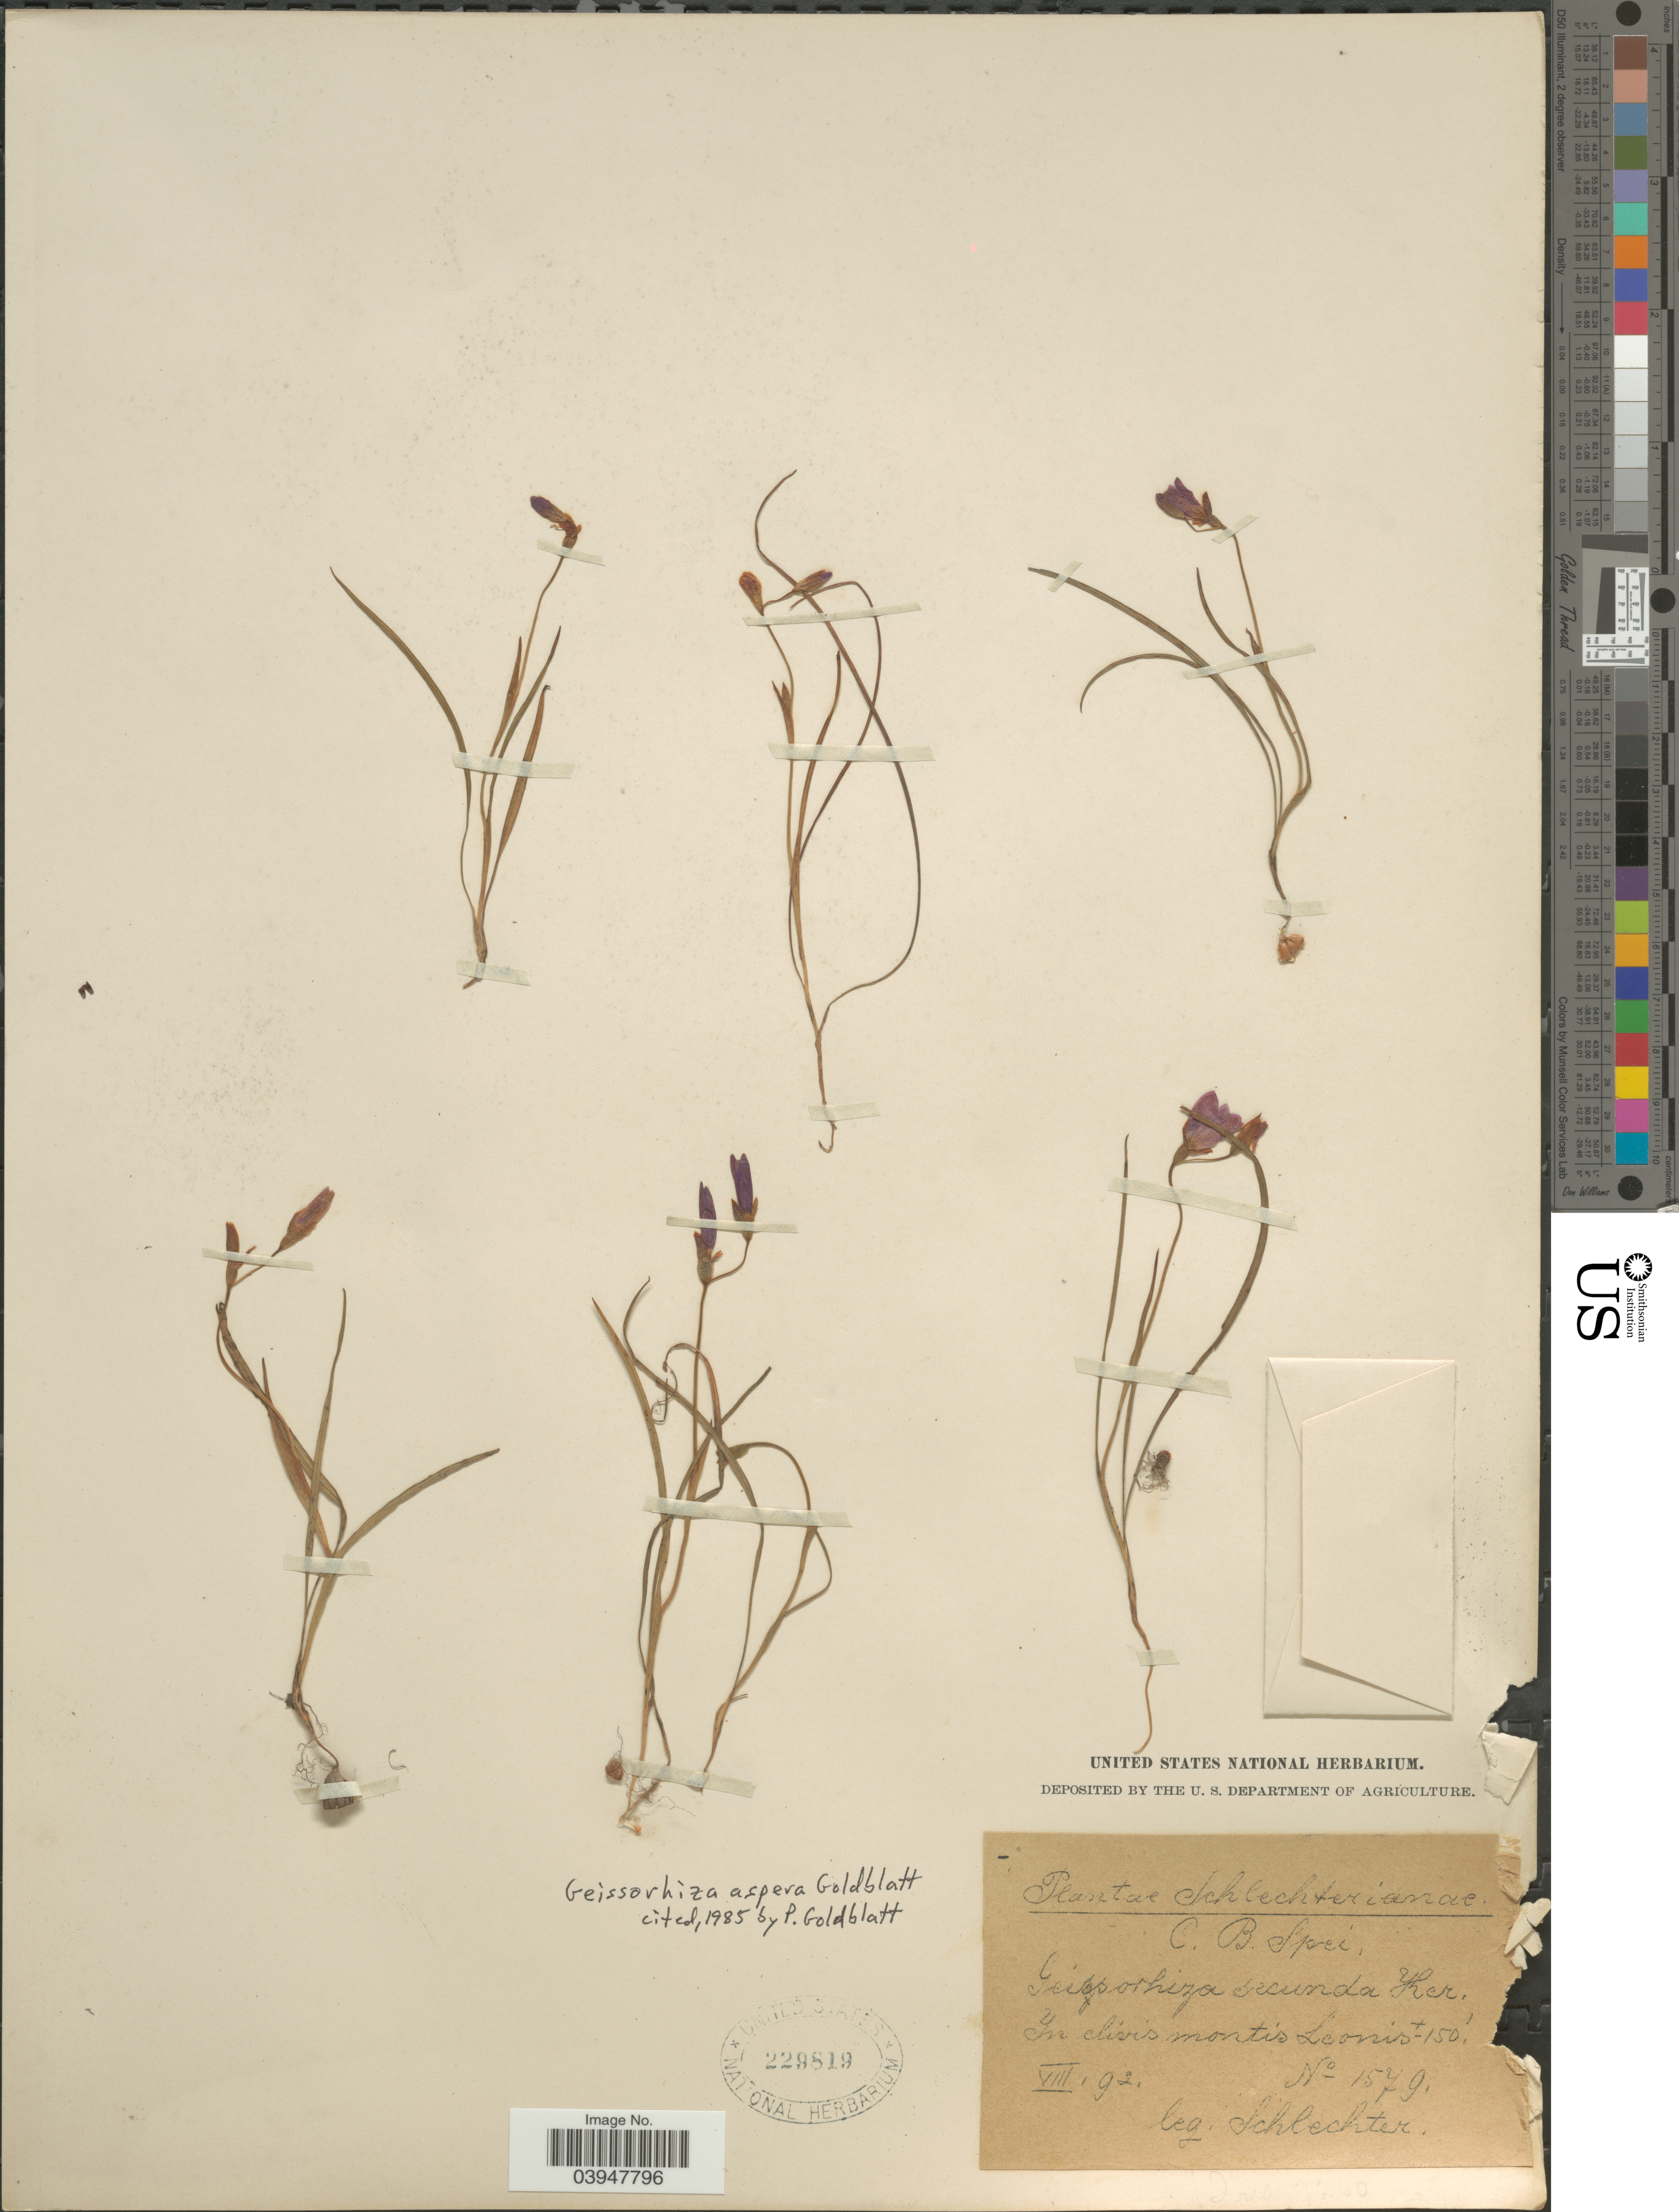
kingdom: Plantae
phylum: Tracheophyta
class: Liliopsida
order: Asparagales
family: Iridaceae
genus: Geissorhiza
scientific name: Geissorhiza aspera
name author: Goldblatt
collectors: Schlechter, --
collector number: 1579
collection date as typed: Transcribed d/m/y: /8/92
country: South Africa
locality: C.B. Spei. In clivis montis Leonis.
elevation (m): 46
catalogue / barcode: US 229819